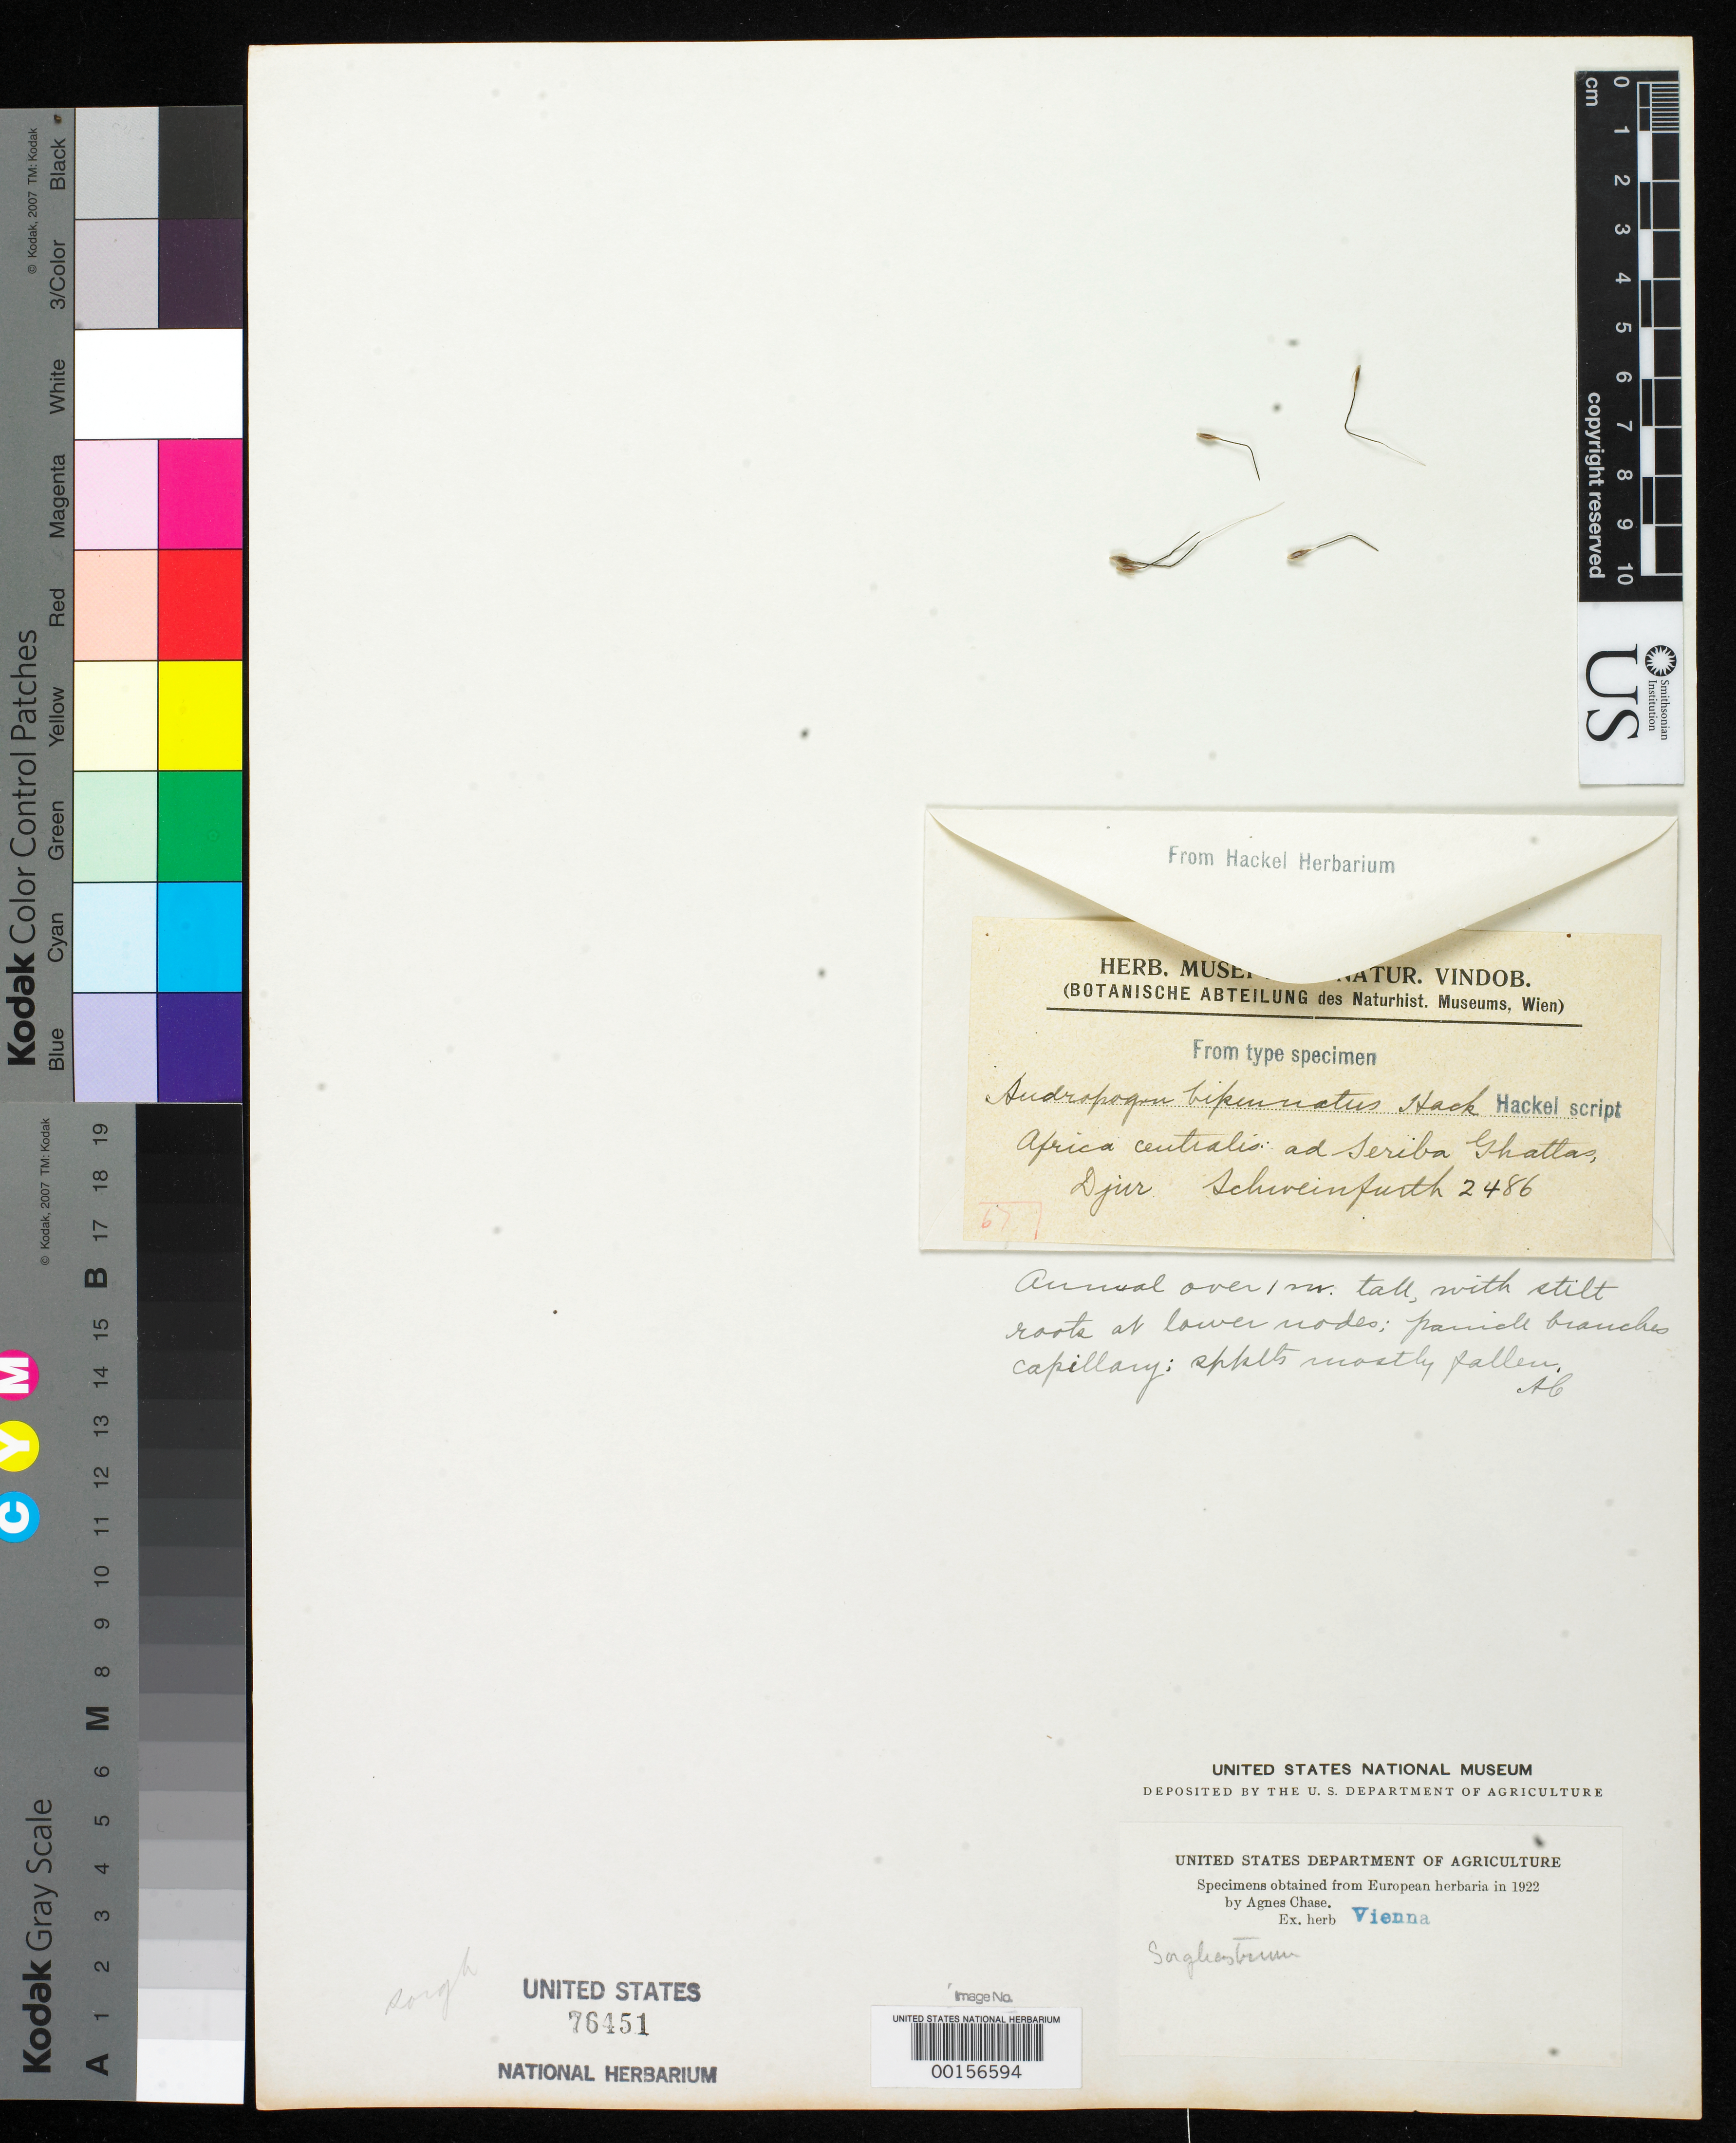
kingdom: Plantae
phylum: Tracheophyta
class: Liliopsida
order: Poales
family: Poaceae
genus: Andropogon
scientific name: Andropogon bipennatus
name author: Hack.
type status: Type Fragment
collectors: G. A. Schweinfurth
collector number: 2486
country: Sudan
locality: Ad Seriba Ghattas in terra Djur.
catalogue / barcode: US 76451